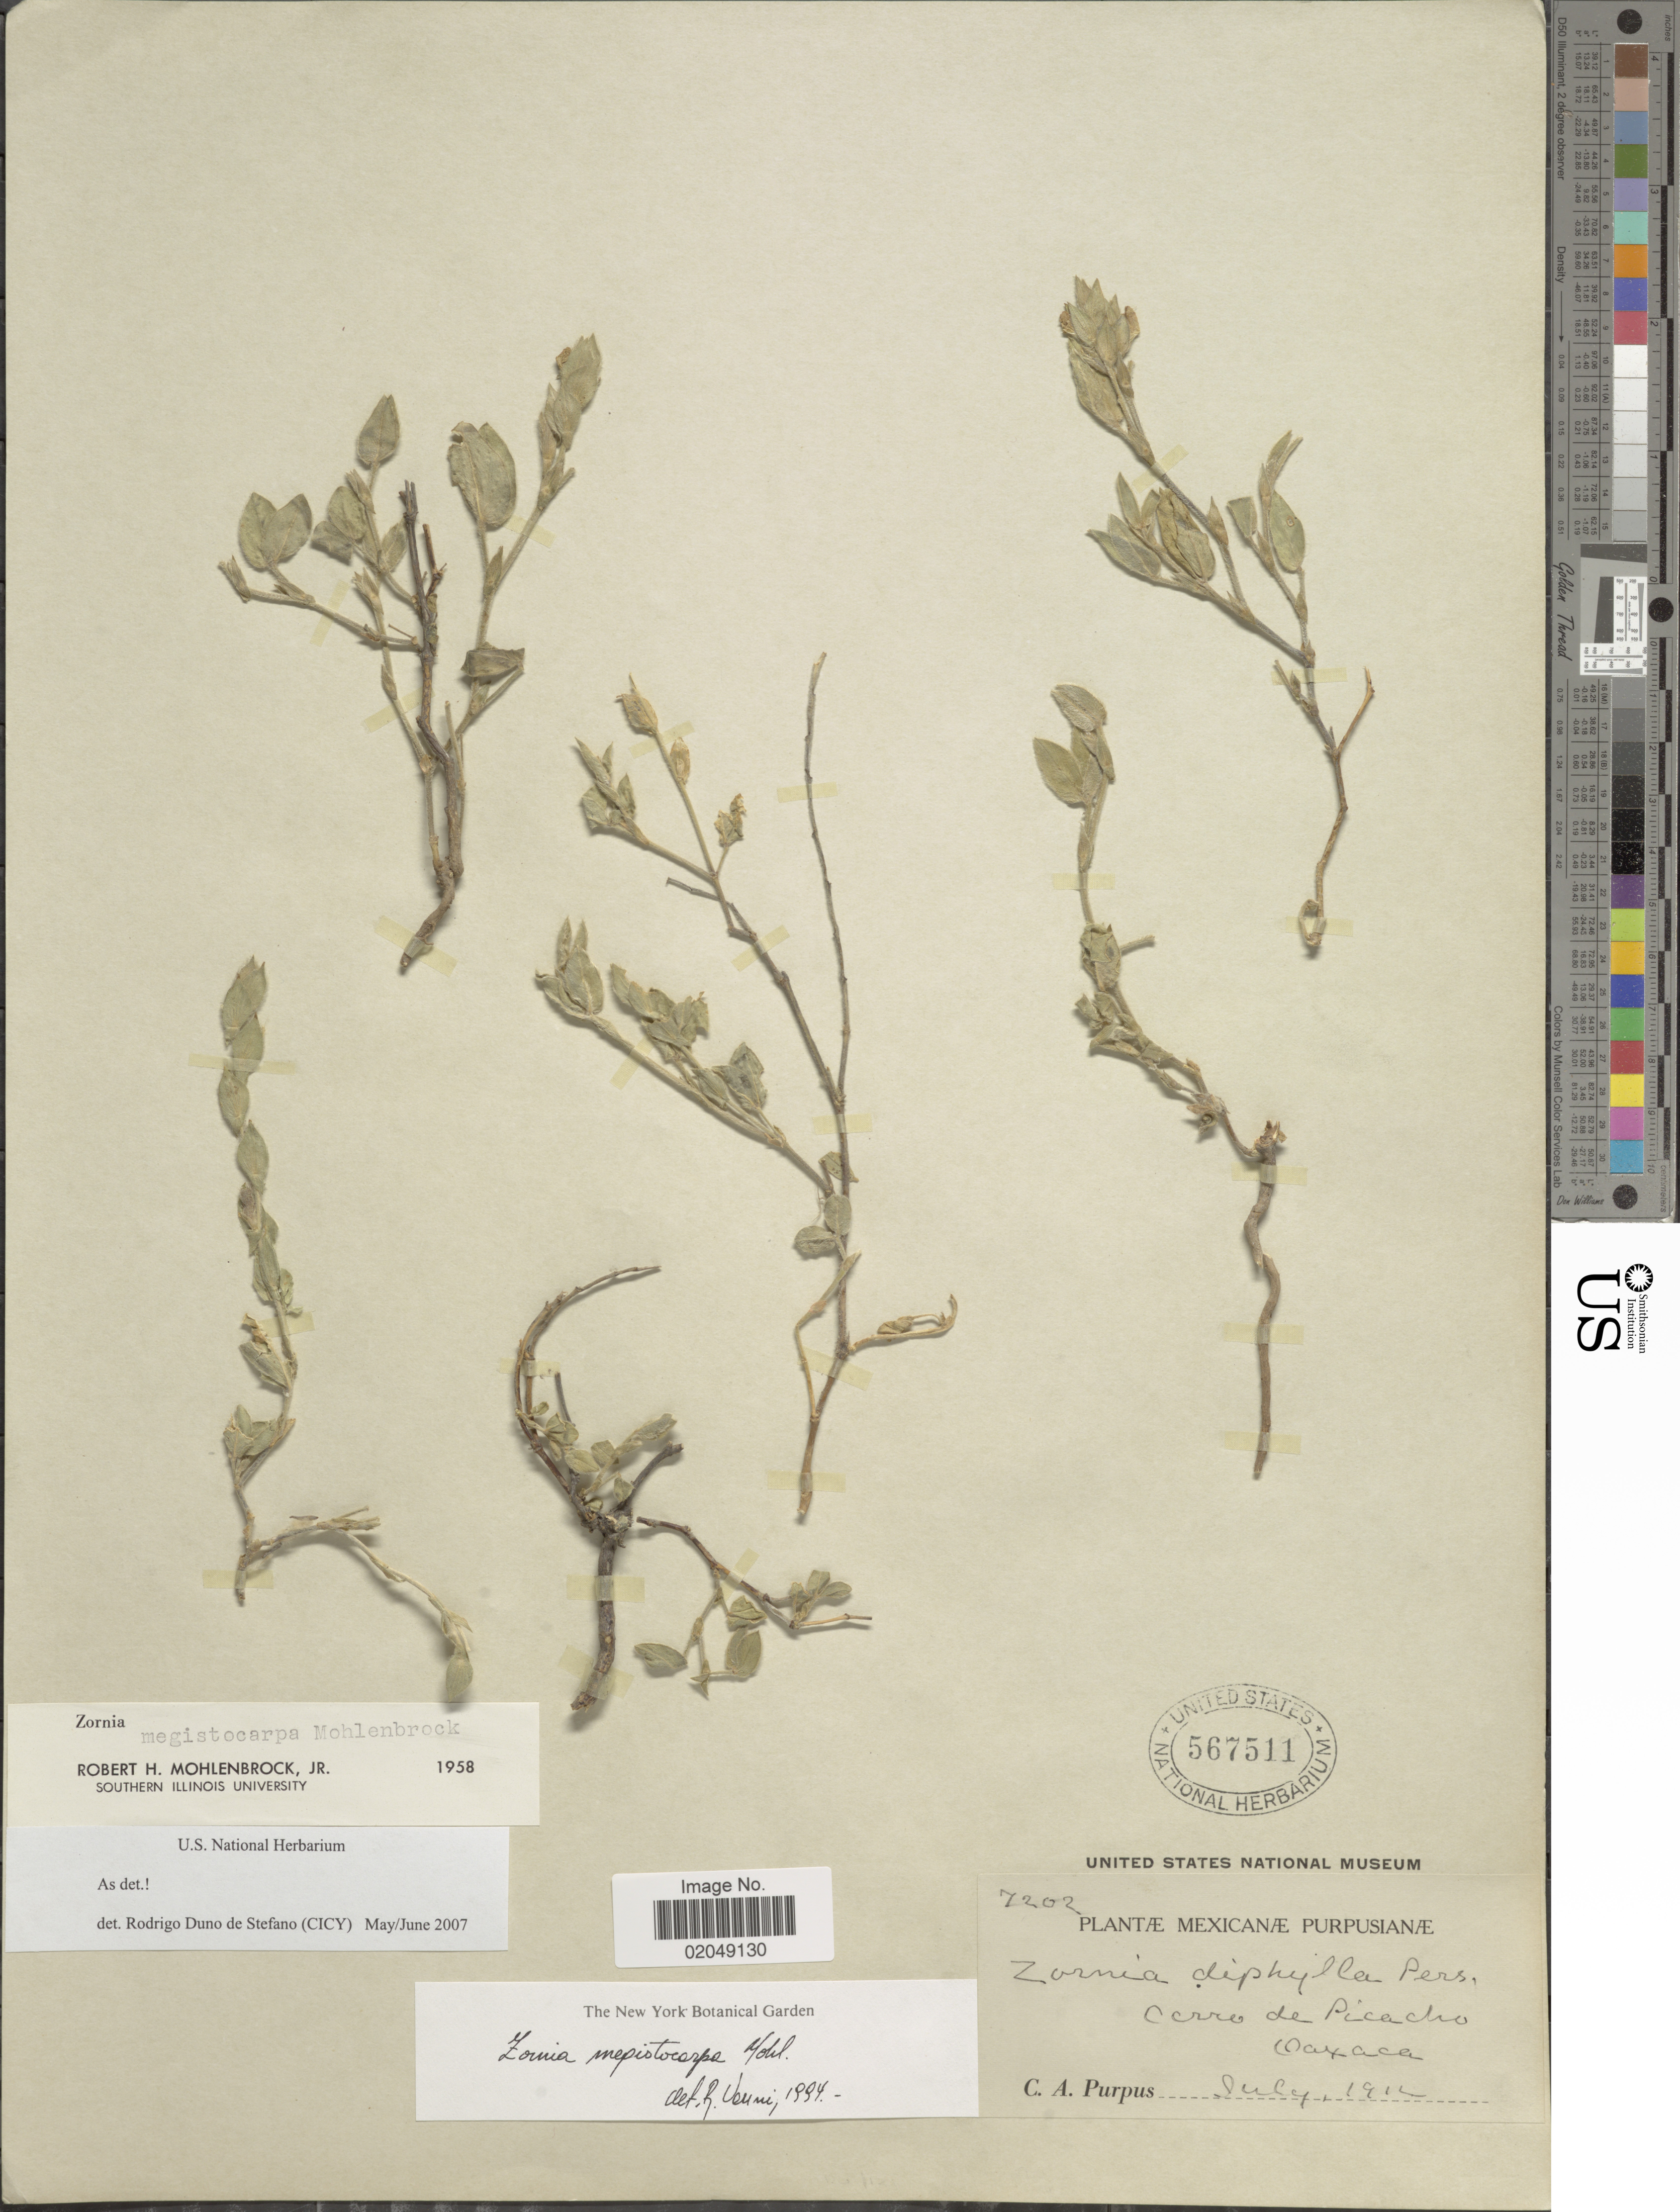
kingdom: Plantae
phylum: Tracheophyta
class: Magnoliopsida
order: Fabales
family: Fabaceae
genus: Zornia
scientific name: Zornia megistocarpa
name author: Mohlenbr.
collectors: C. A. Purpus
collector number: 7202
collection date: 1912-07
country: Mexico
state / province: Oaxaca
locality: Cerro de Picacho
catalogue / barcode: US 567511